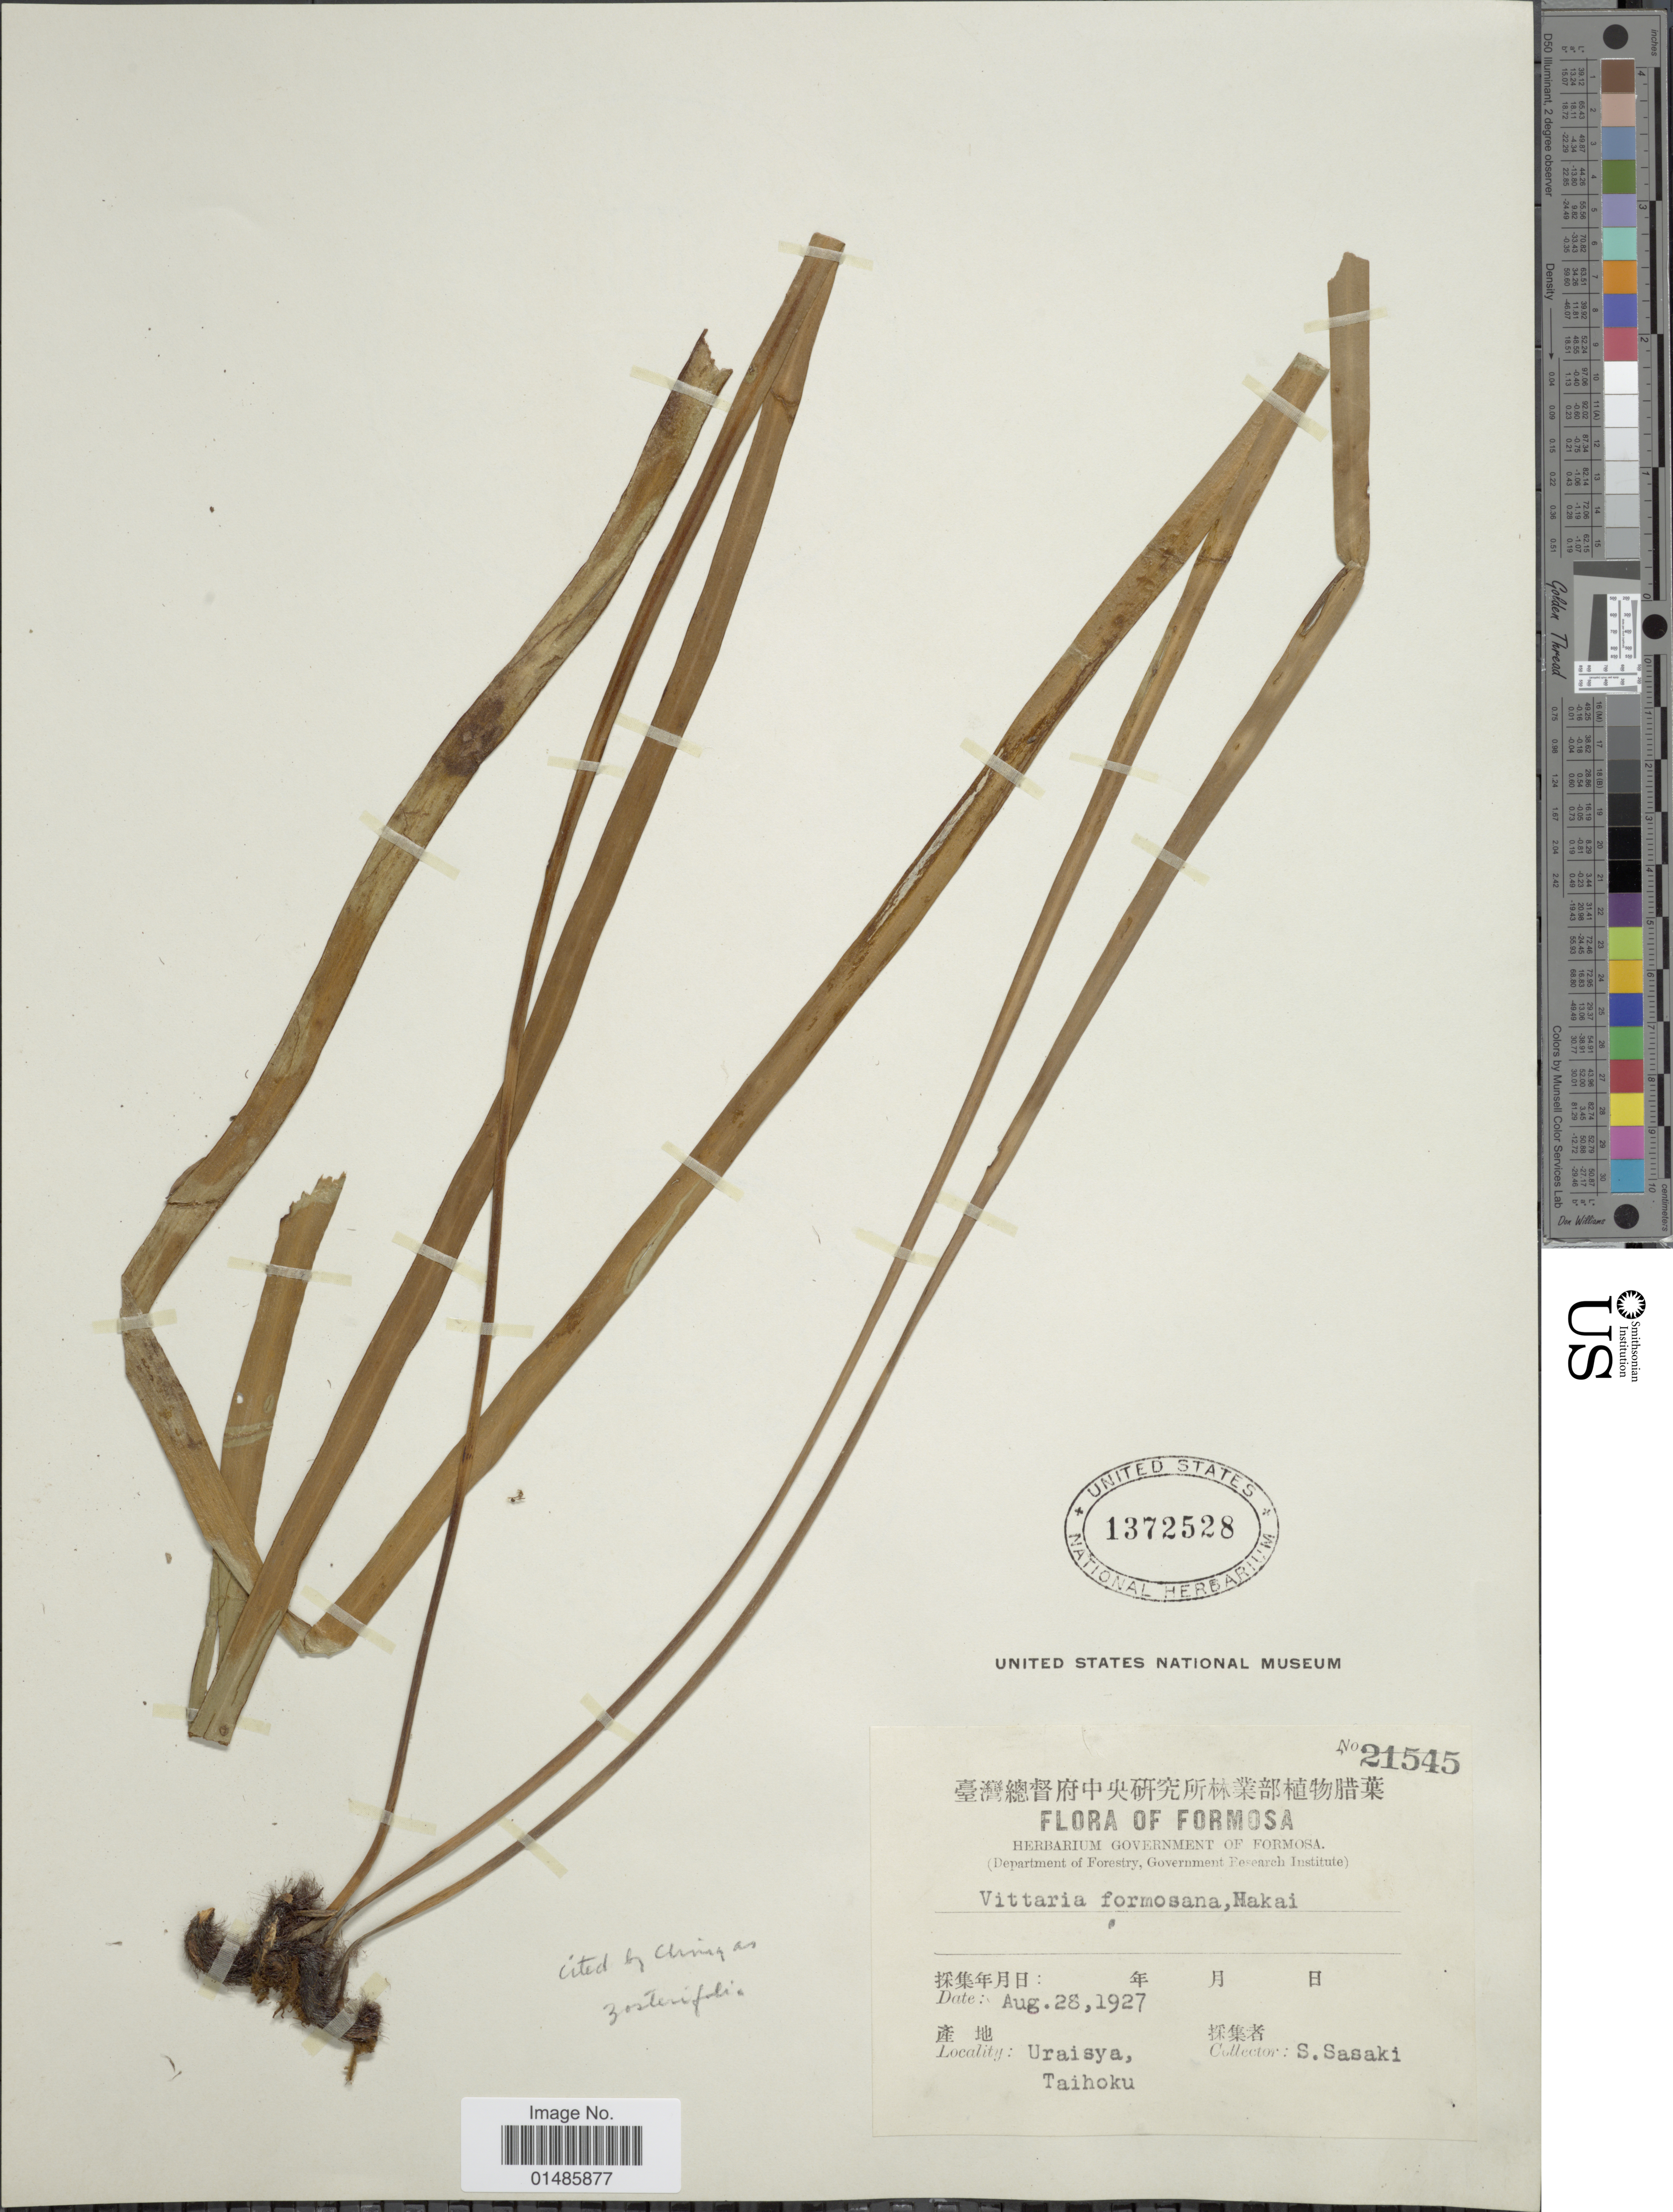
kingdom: Plantae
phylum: Tracheophyta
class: Polypodiopsida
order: Polypodiales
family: Pteridaceae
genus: Haplopteris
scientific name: Haplopteris zosterifolia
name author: (Willd.) E.H. Crane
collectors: S. Sasaki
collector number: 21545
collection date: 1927-08-28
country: Taiwan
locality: Formosa. Uraisya, Taihoku.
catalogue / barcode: US 1372528